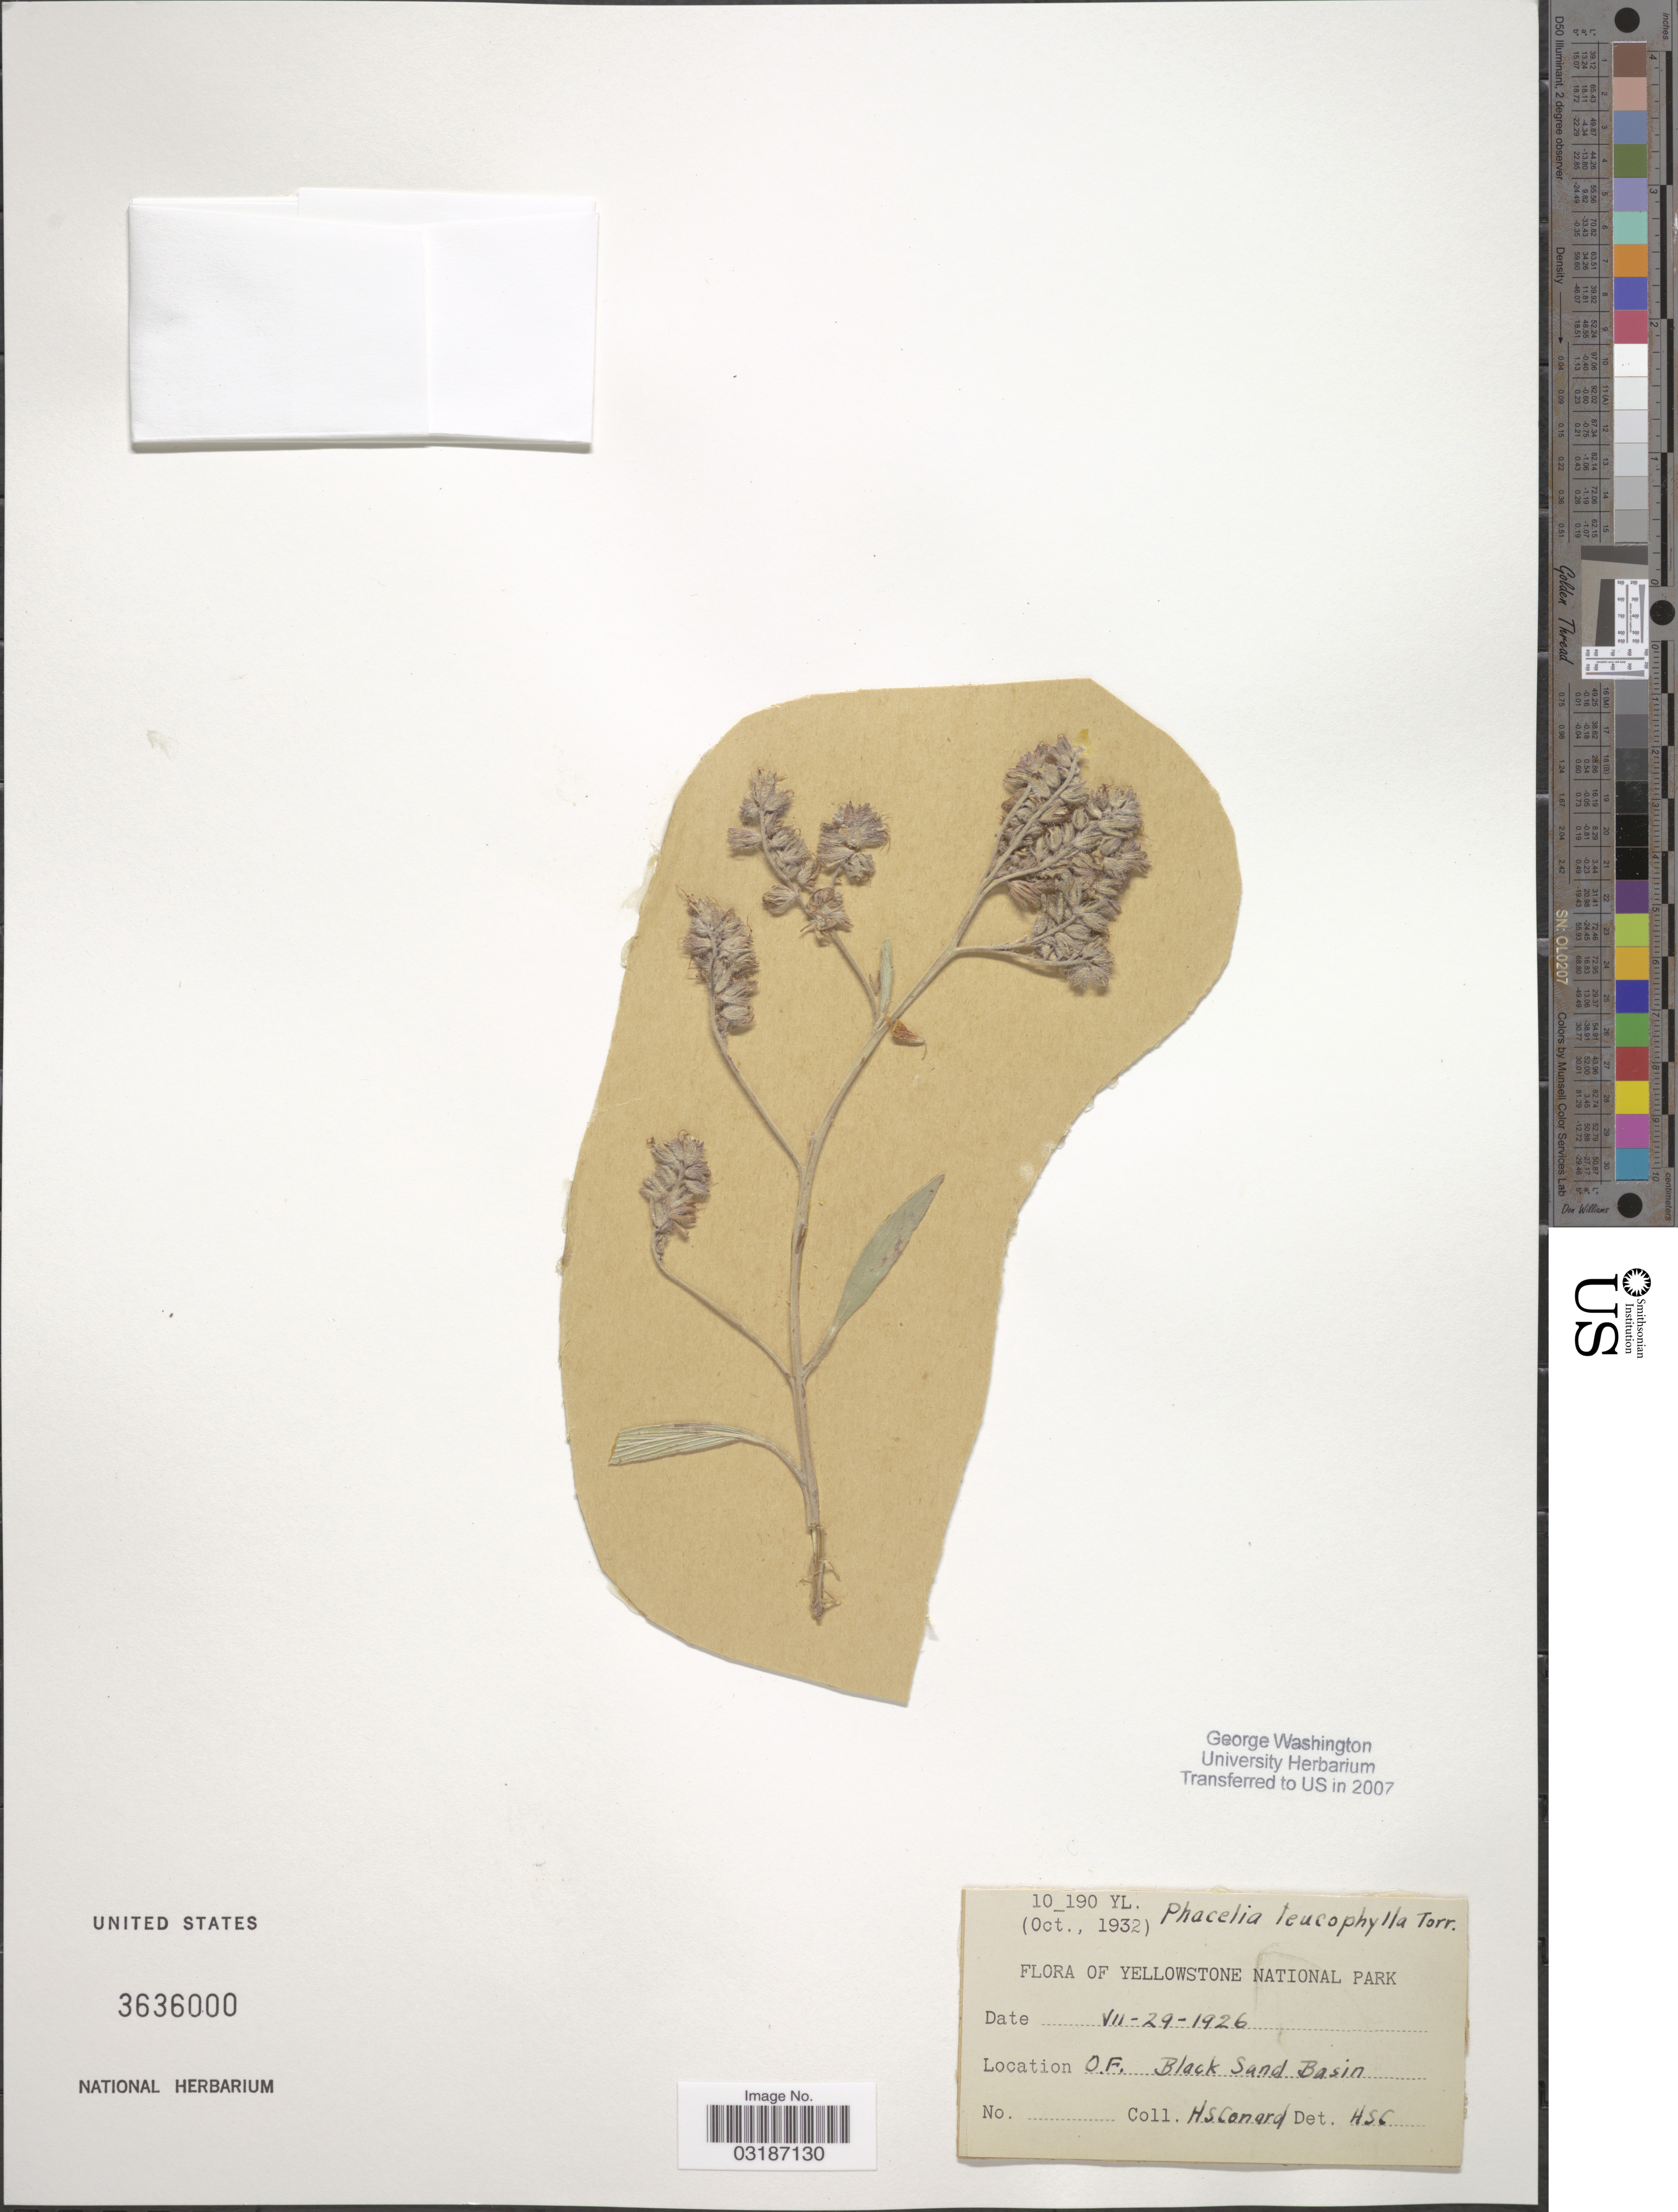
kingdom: Plantae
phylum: Tracheophyta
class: Magnoliopsida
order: Boraginales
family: Hydrophyllaceae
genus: Phacelia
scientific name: Phacelia leucophylla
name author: Torr.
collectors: H. S. Conard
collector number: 10_190 YL?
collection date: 1926-07-29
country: United States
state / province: Wyoming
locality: Yellowstone National Park. O.F. Black Sand Basin.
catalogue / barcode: US 3636000